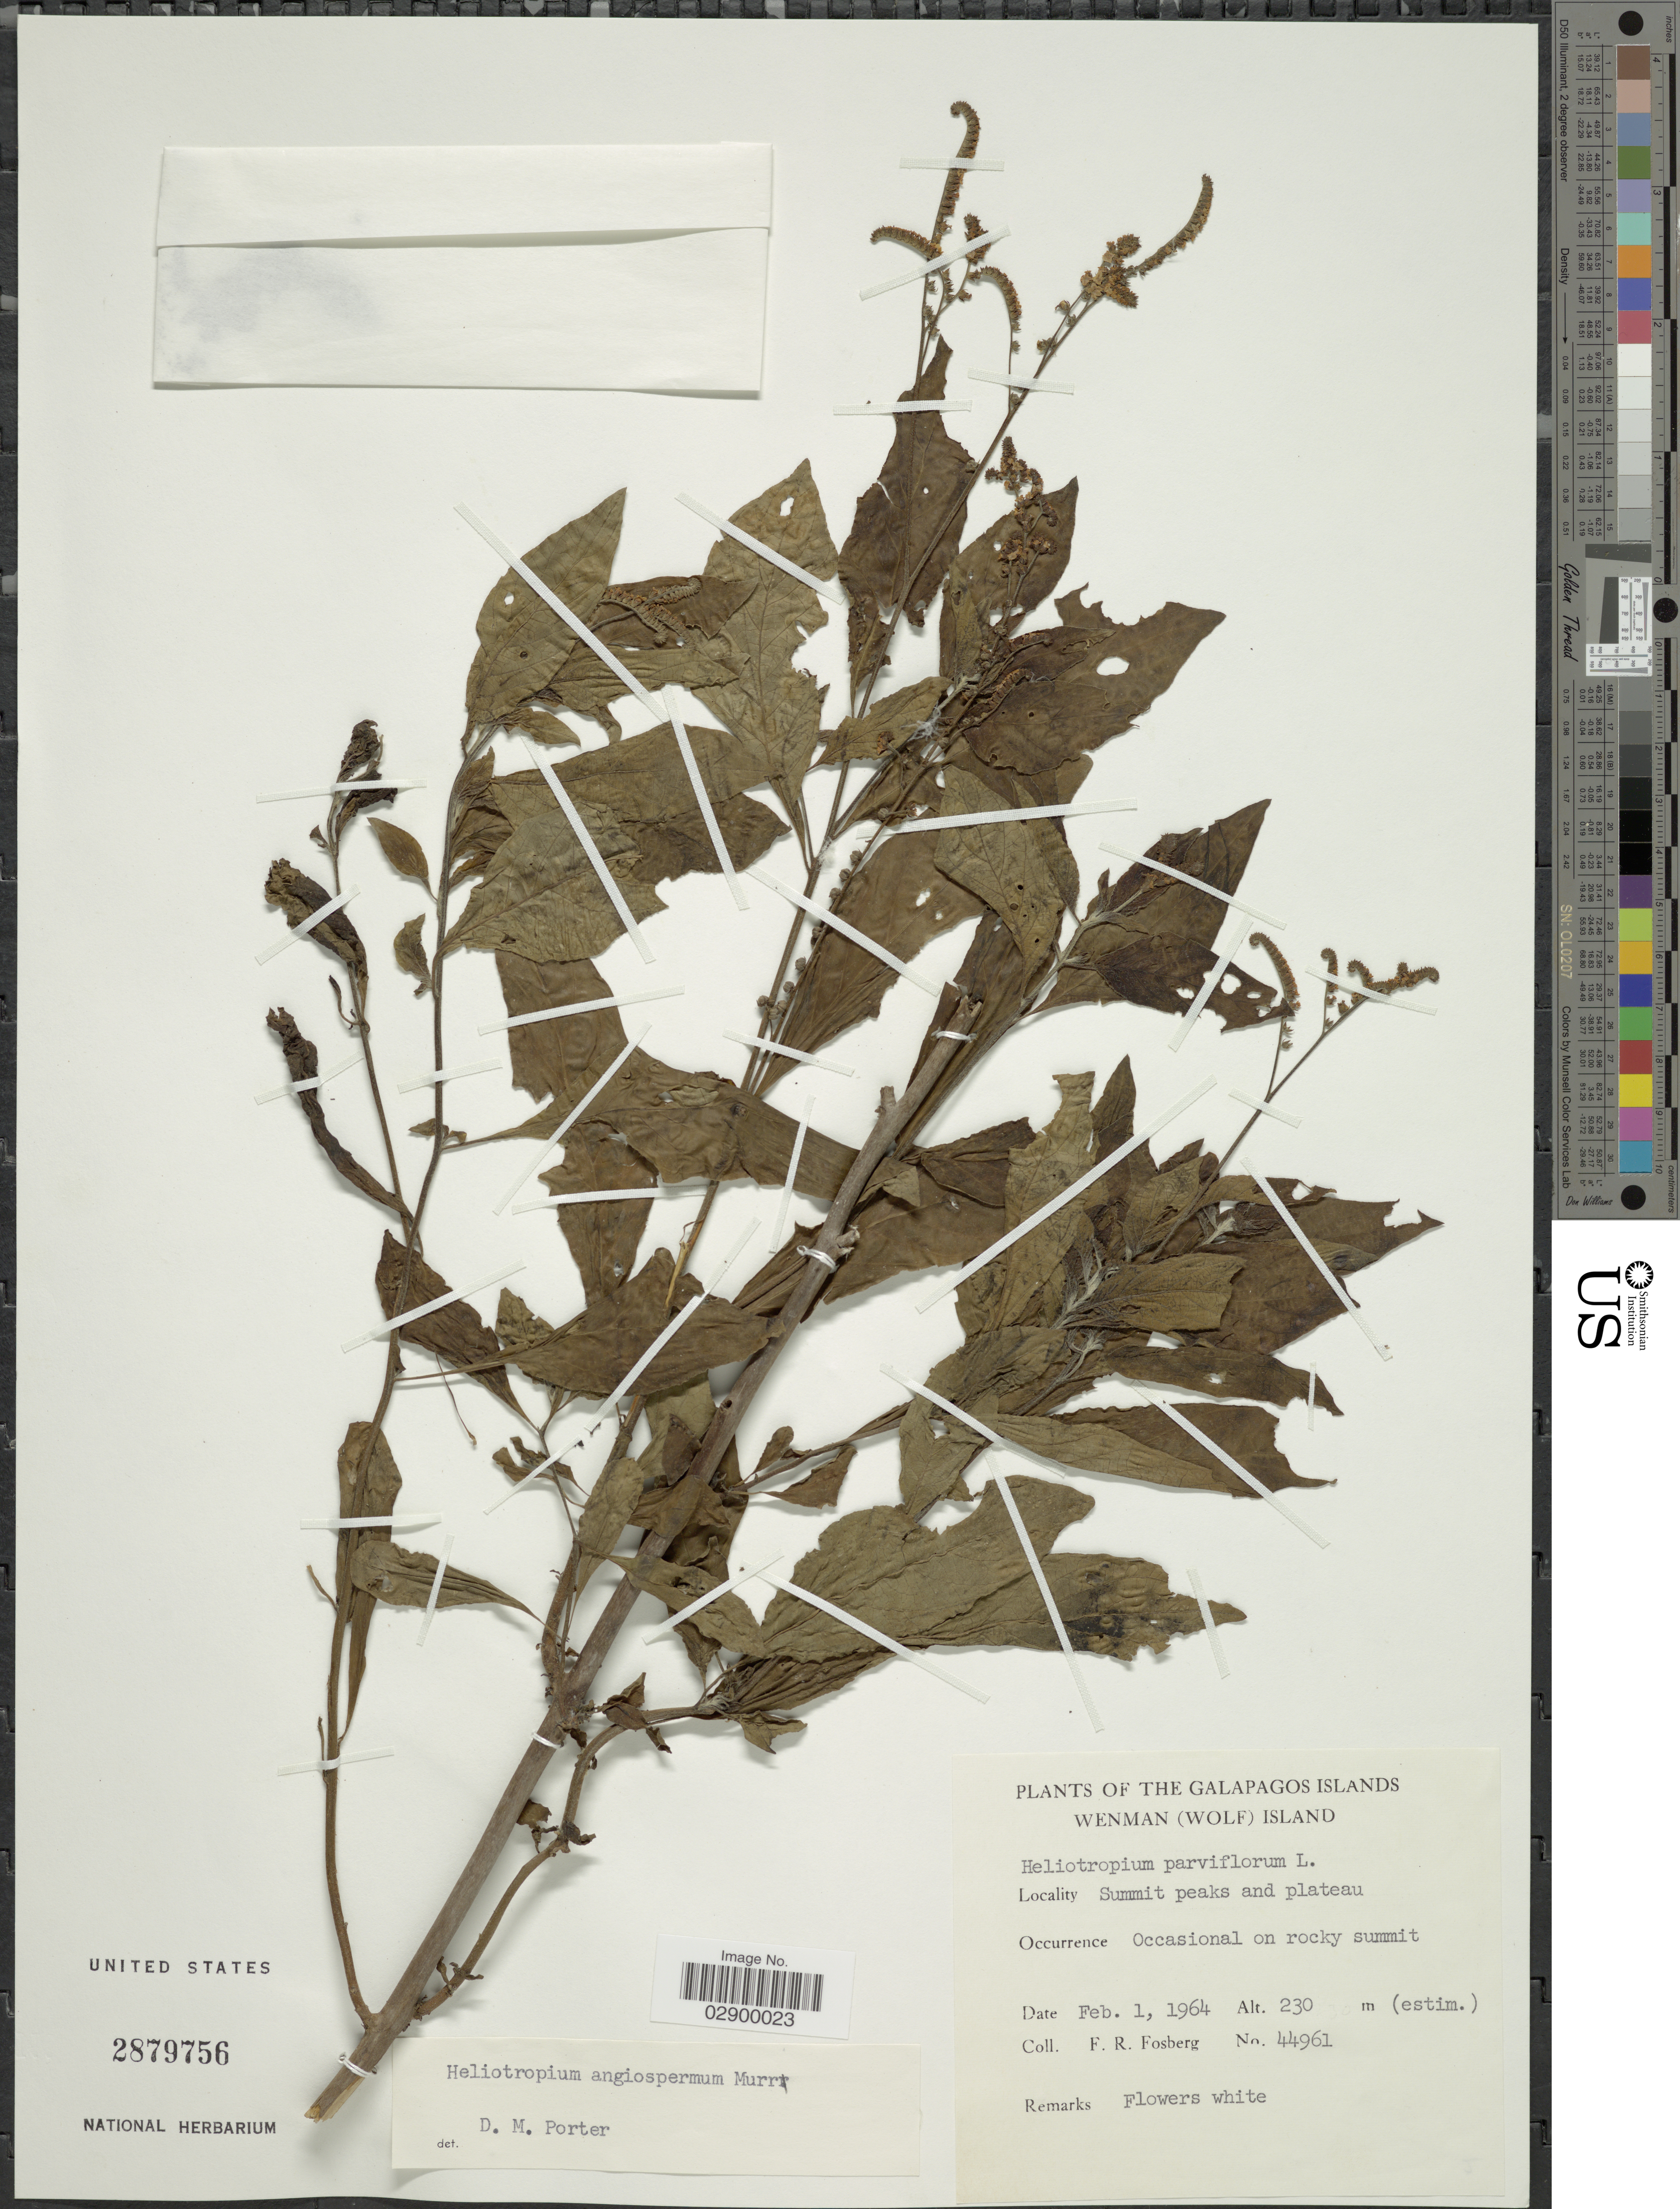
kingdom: Plantae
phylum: Tracheophyta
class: Magnoliopsida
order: Boraginales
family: Heliotropiaceae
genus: Heliotropium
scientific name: Heliotropium angiospermum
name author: Murray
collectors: F. R. Fosberg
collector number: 44961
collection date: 1964-02-01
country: Ecuador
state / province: Colón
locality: The Galapagos Islands. Wenman (Wolf) Island. Summit peaks and plateau.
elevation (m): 230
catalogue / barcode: US 2879756